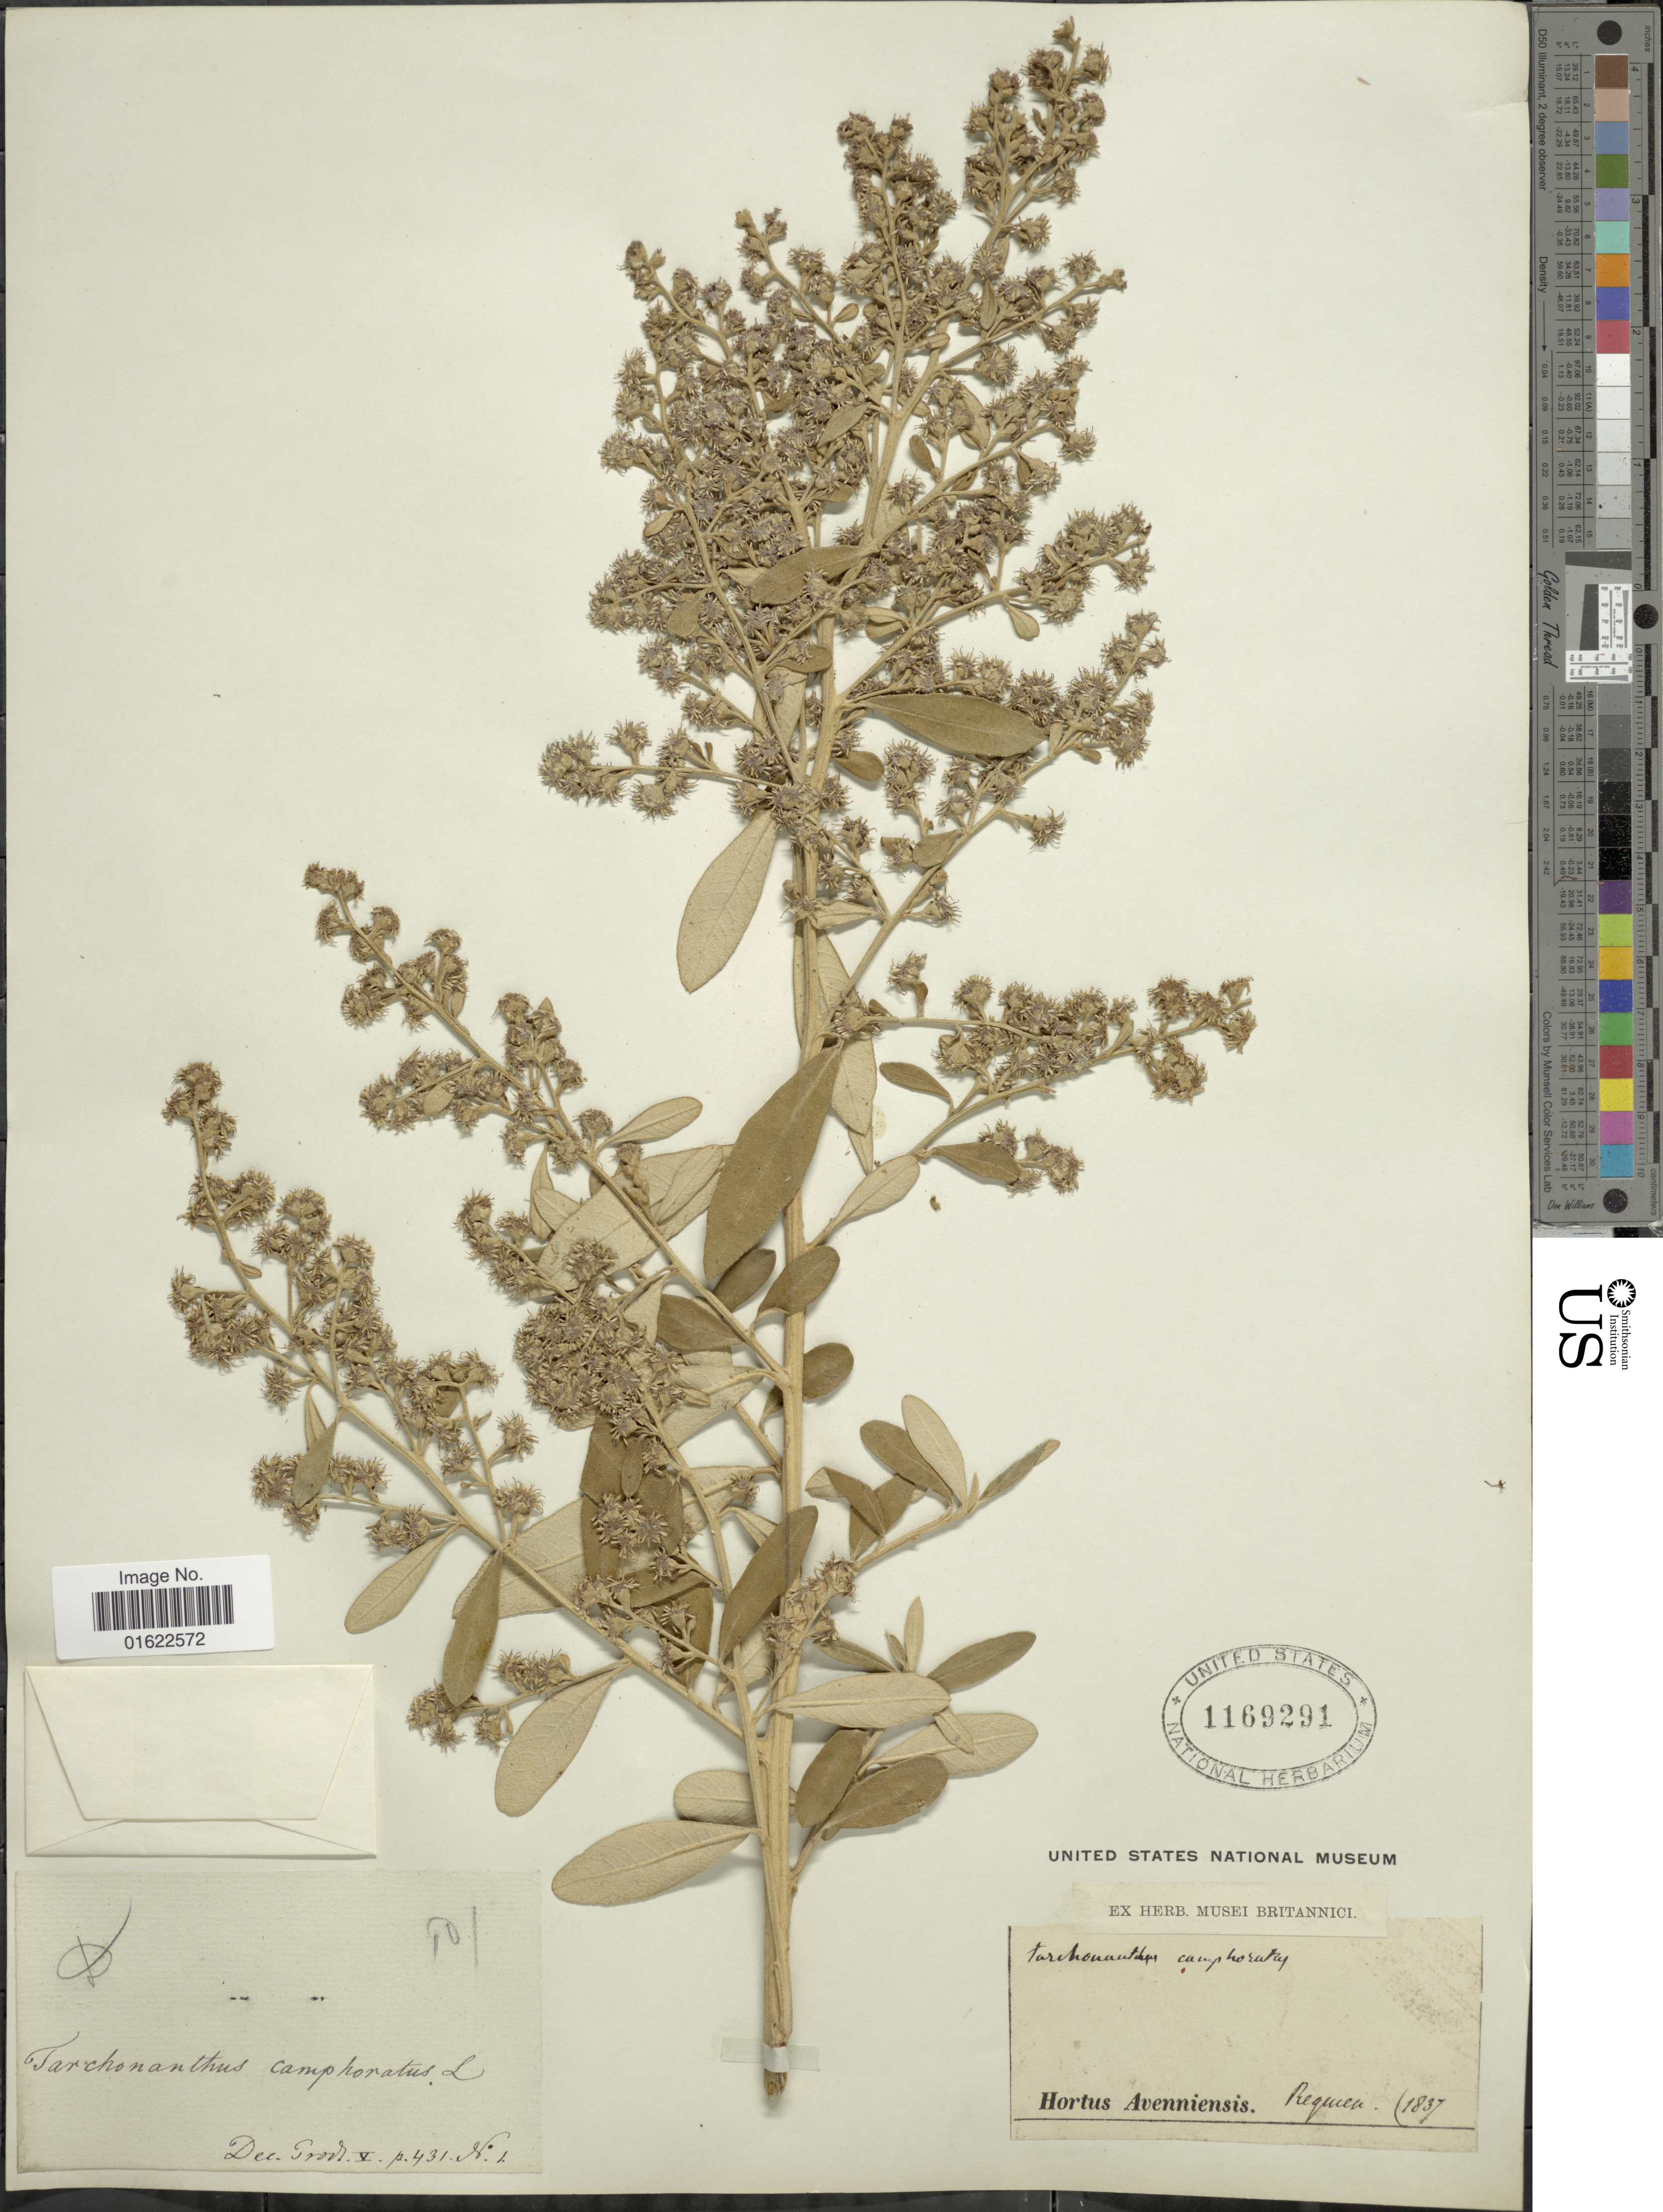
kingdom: Plantae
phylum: Tracheophyta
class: Magnoliopsida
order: Asterales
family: Asteraceae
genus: Tarchonanthus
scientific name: Tarchonanthus camphoratus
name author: L.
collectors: E. Requien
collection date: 1837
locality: Hortus Avenniensis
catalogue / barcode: US 1169291